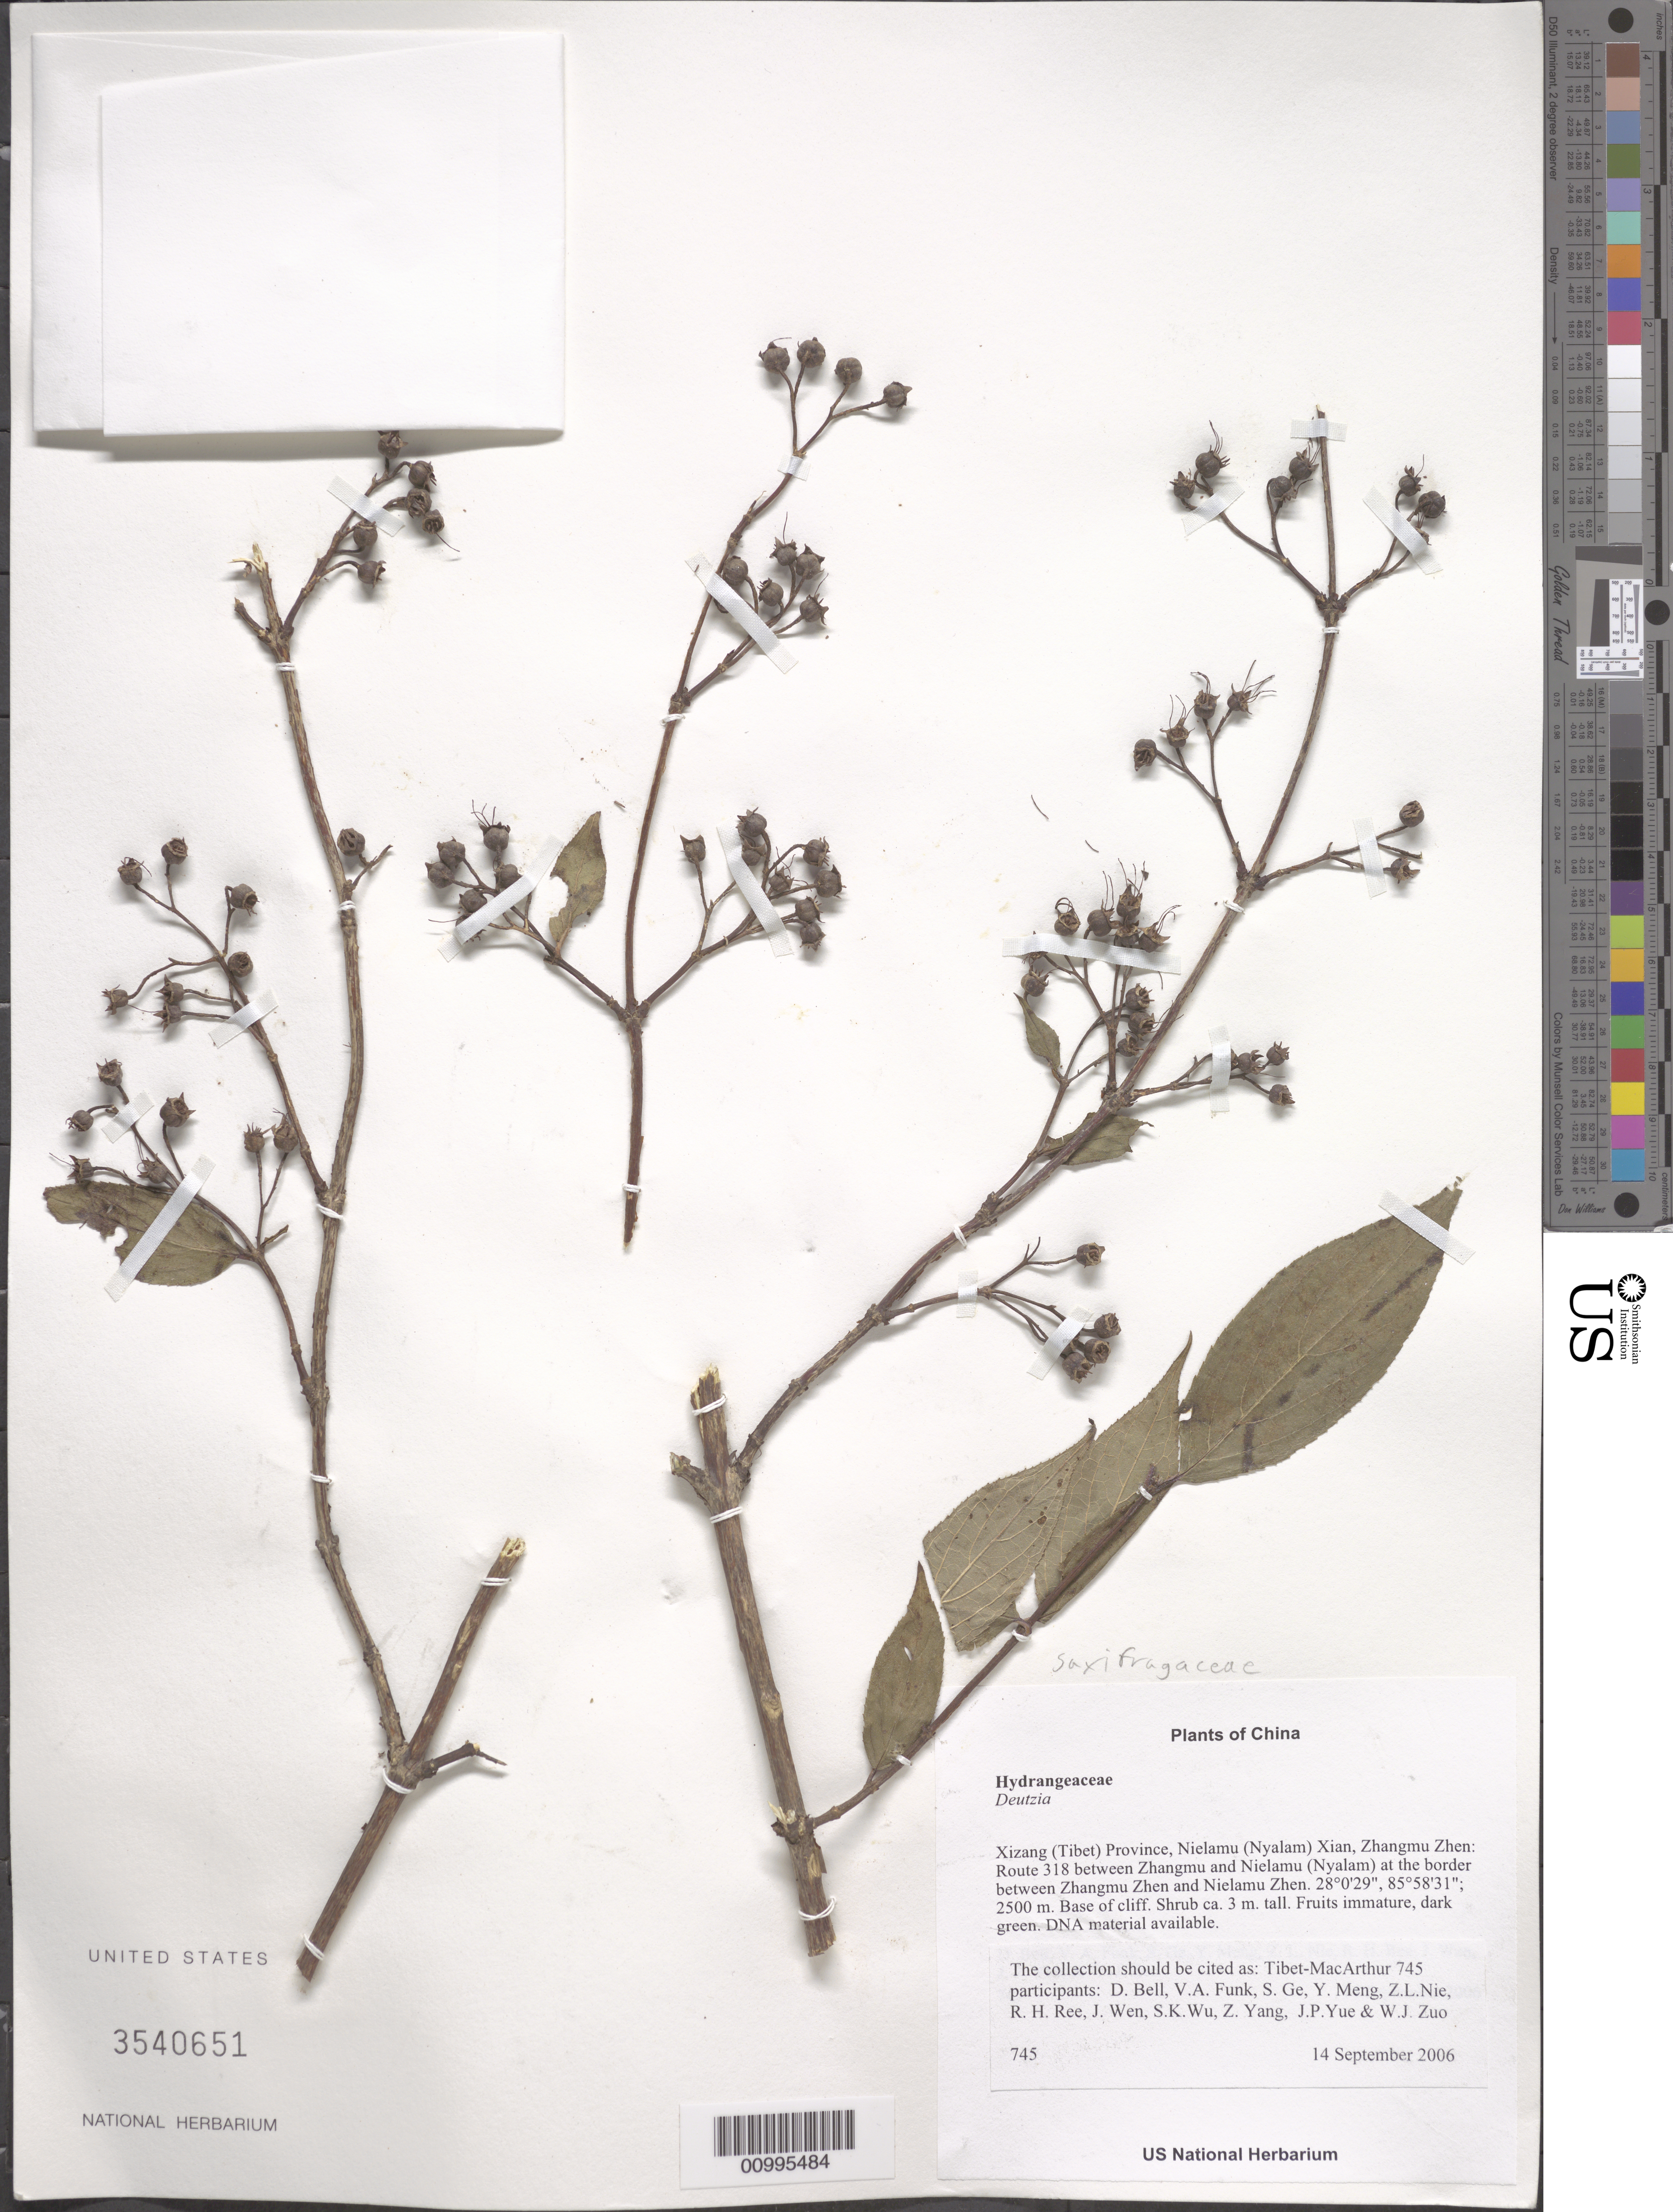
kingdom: Plantae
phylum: Tracheophyta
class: Magnoliopsida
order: Cornales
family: Hydrangeaceae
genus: Deutzia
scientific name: Deutzia sp.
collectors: Tibet-MacArthur, D. A. Bell, V. Funk, S. Ge, Y. Meng, Z. Nie, R. Ree, J. Wen, J. Yue & W. Zuo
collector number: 745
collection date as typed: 14 Sep 2006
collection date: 2006-09-14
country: China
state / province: Xizang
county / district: Nielamu (Nyalam) Xian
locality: Nielamu Zhen. Route 318 between Zhangmu and Nielamu (Nyalam) at the border between Zhangmu Zhen and Nielamu Zhen.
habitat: Base of wet cliff, steep rocky slopes with Alnus semicordata, and disturbed roadside. Base of cliff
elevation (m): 2500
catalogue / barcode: US 3540651